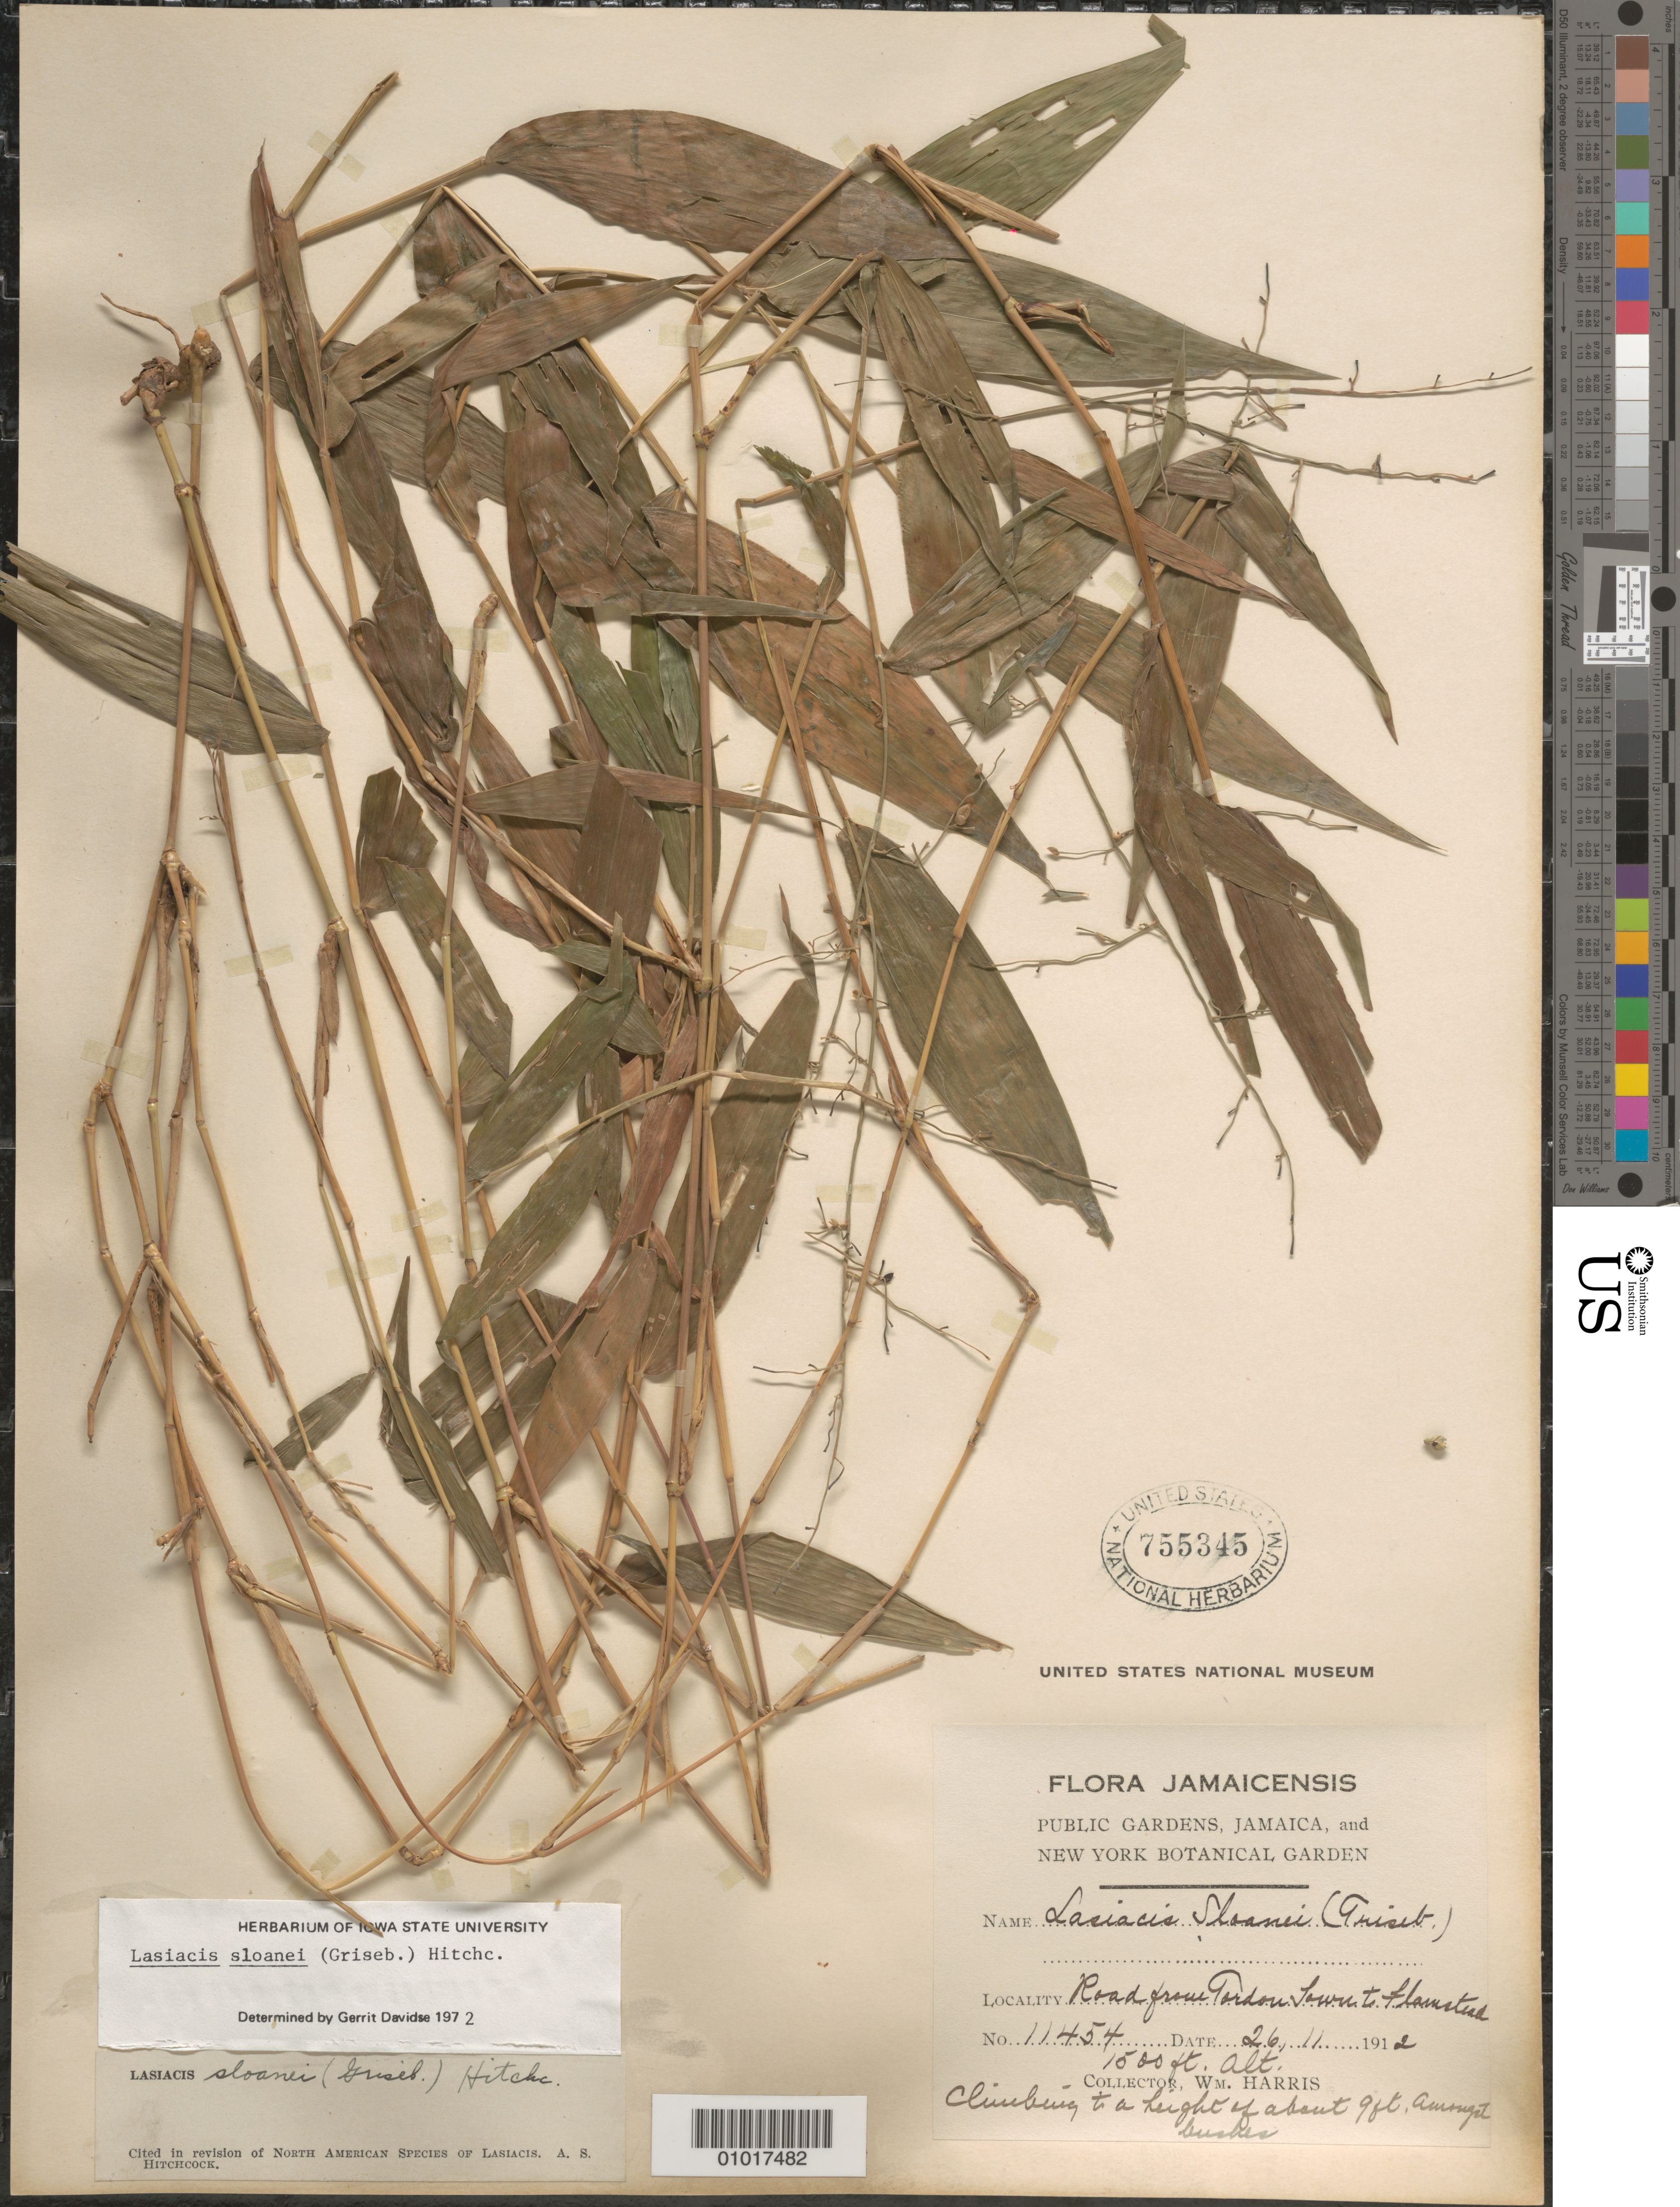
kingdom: Plantae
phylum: Tracheophyta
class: Liliopsida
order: Poales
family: Poaceae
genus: Lasiacis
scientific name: Lasiacis sloanei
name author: (Griseb.) Hitchc.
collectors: W. H. Harris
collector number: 11454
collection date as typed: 26 Nov 1912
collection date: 1912-11-26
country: Jamaica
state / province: Saint Andrew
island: Jamaica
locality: Road from Tordor Town to Flamstead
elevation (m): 457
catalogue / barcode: US 755345